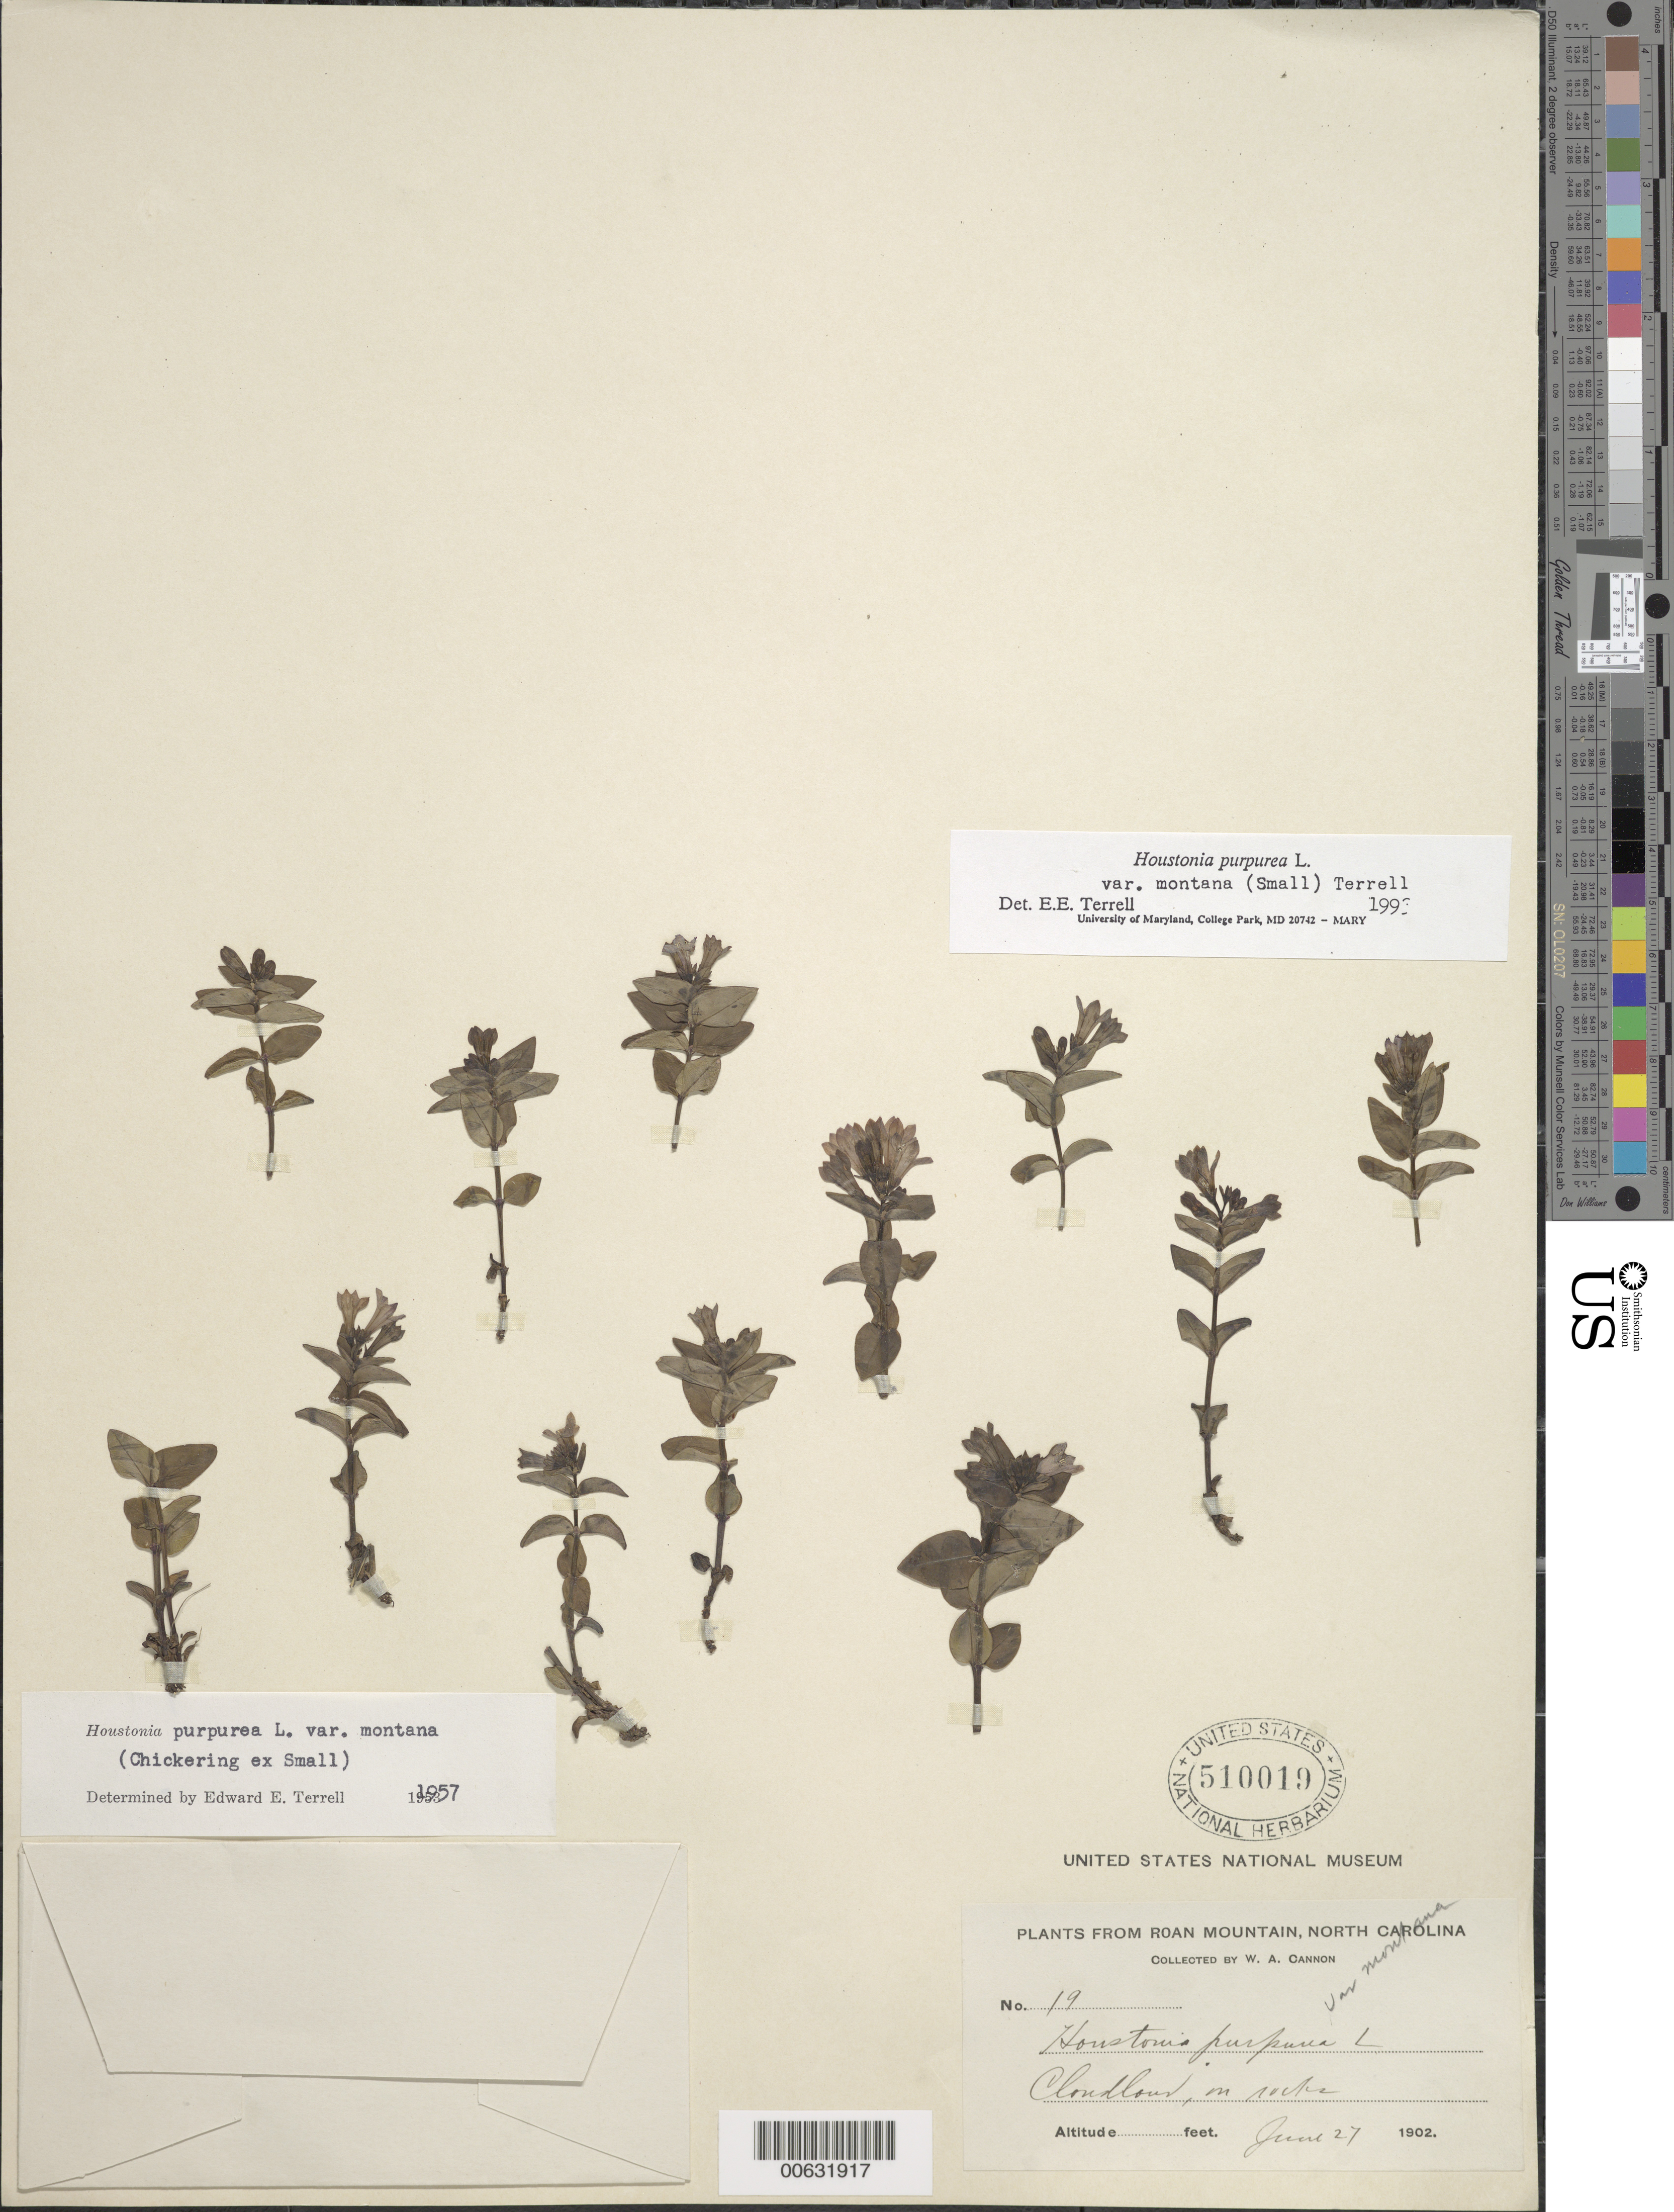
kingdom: Plantae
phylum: Tracheophyta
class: Magnoliopsida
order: Gentianales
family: Rubiaceae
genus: Houstonia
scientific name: Houstonia purpurea var. montana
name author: (Small) Terrell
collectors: W. Cannon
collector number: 19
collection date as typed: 27 Jun 1902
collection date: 1902-06-27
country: United States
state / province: North Carolina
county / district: Mitchell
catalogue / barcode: US 510019